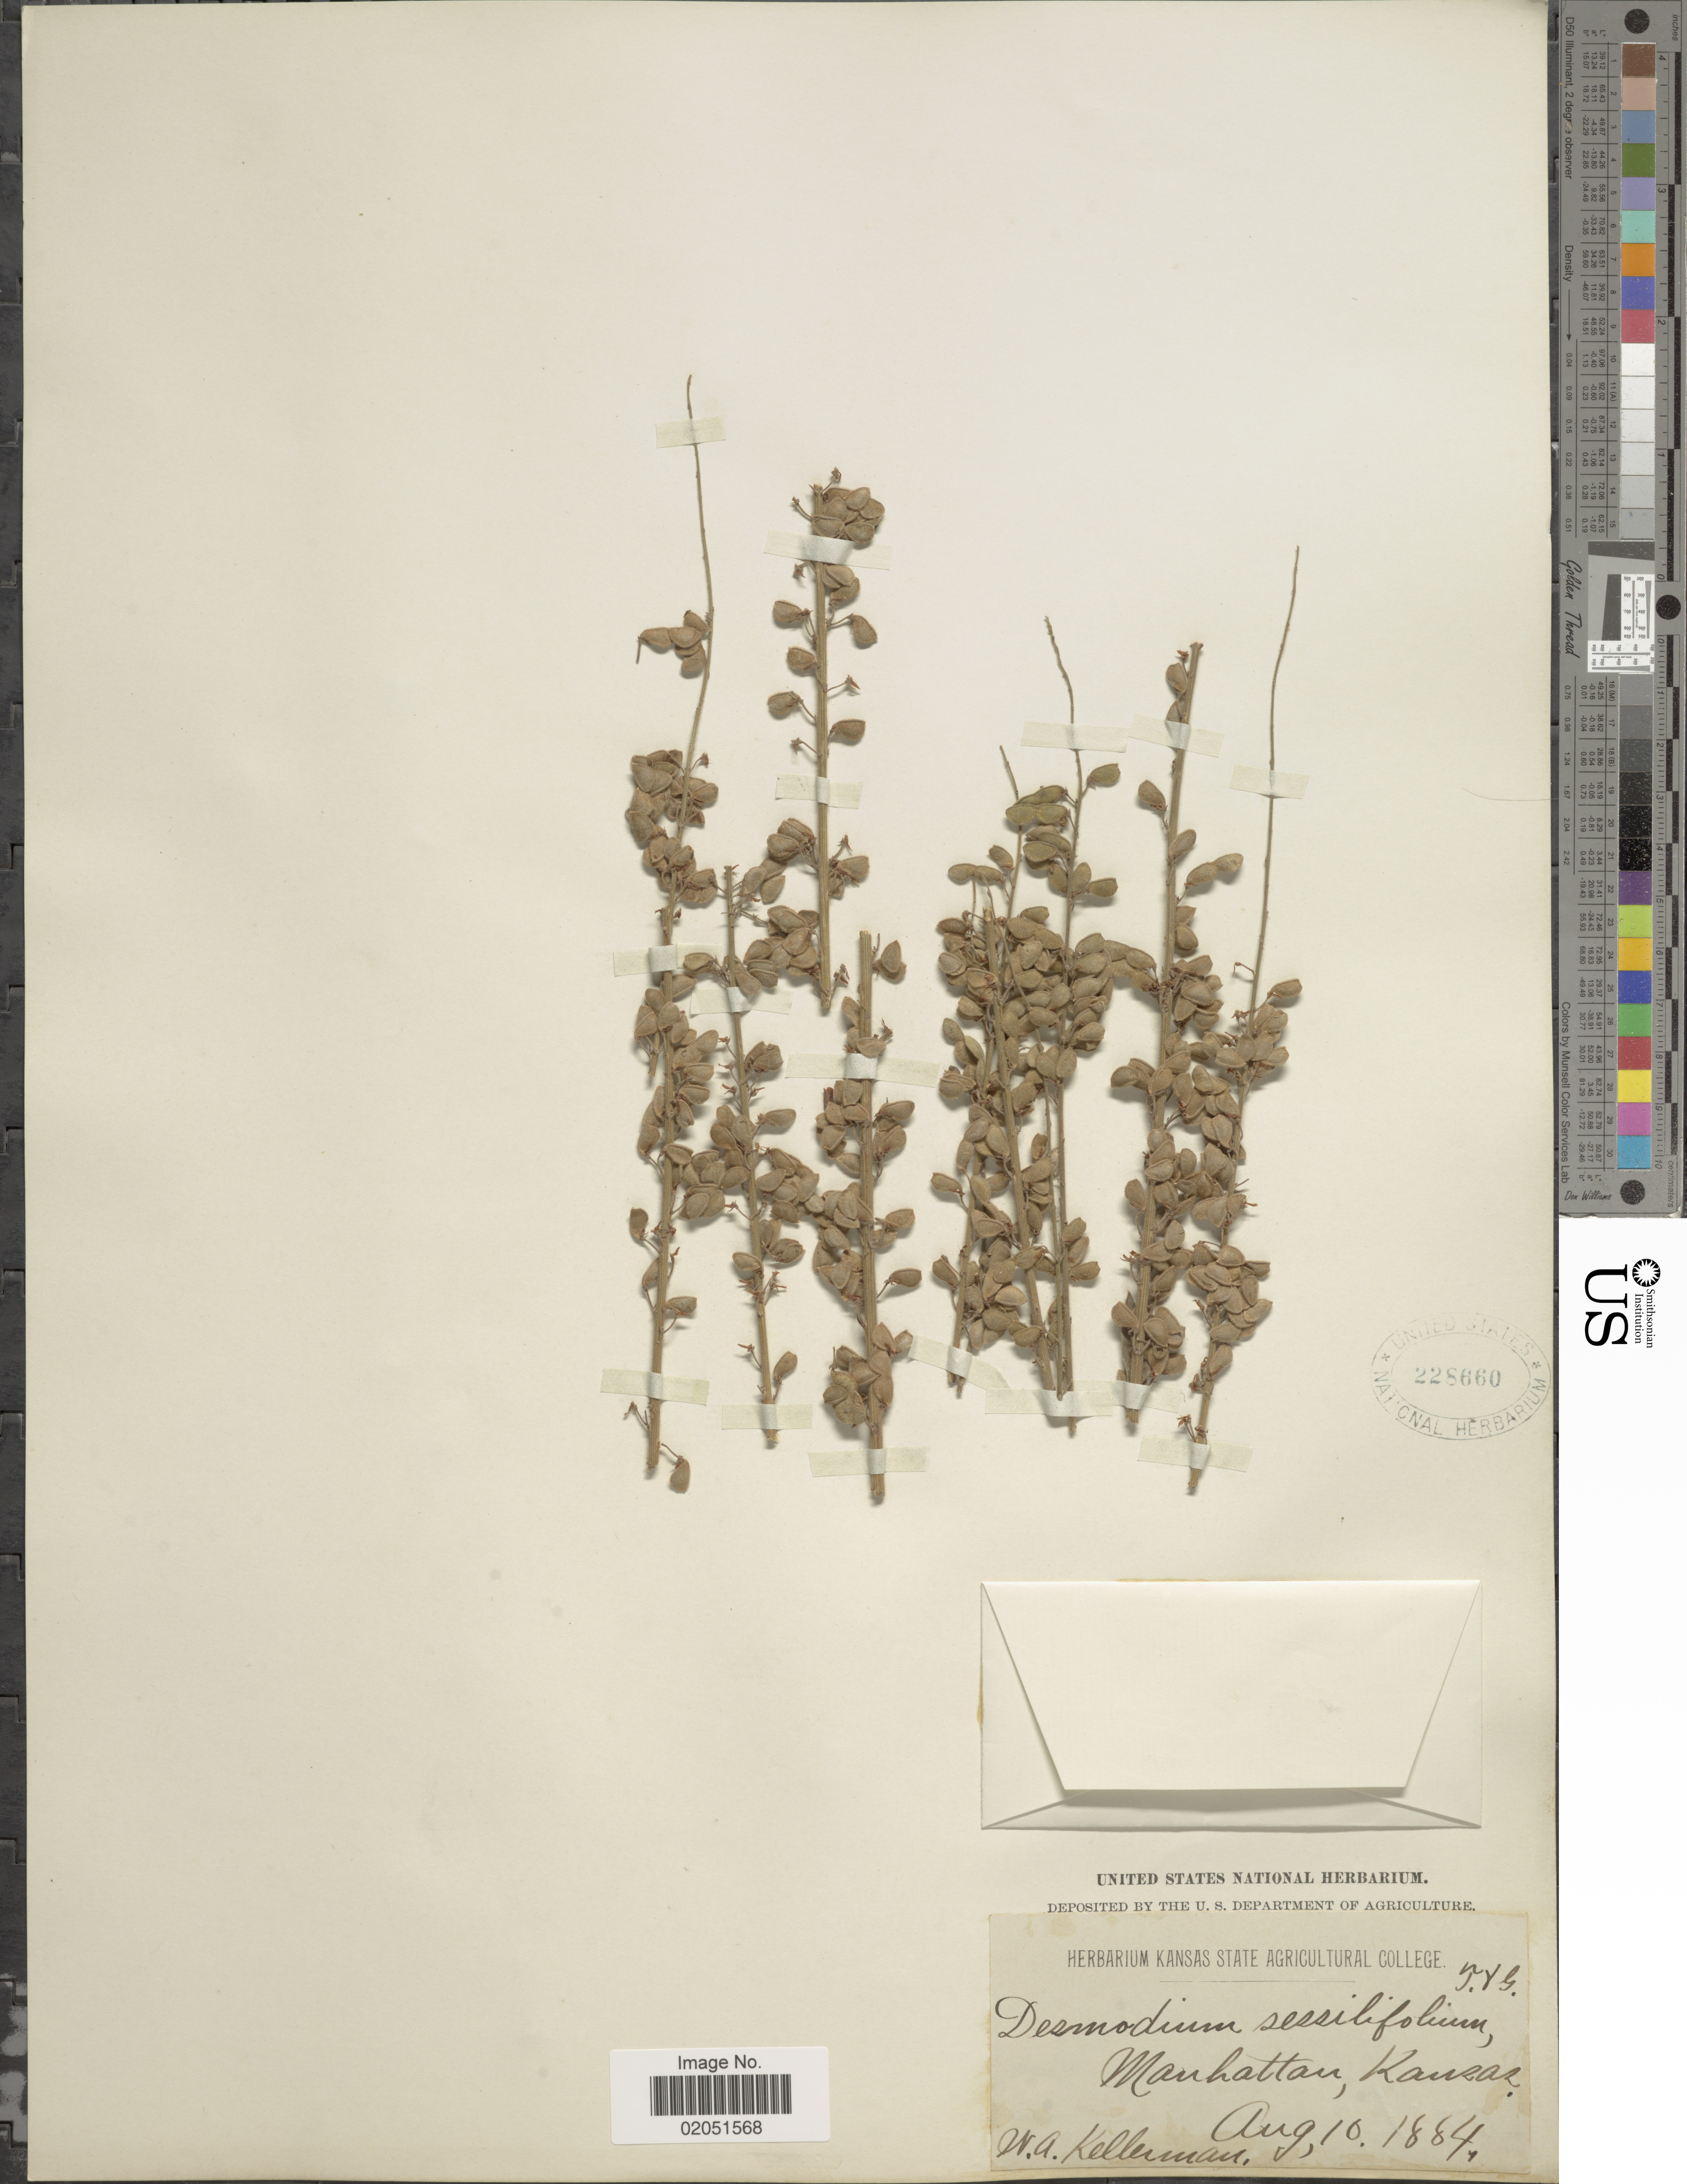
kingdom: Plantae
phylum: Tracheophyta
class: Magnoliopsida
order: Fabales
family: Fabaceae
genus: Desmodium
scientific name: Desmodium sessilifolium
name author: Torr. & A. Gray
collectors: W. Kellerman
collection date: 1884-08-10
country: United States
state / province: Kansas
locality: Manhattan, Kansas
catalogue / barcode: US 228660